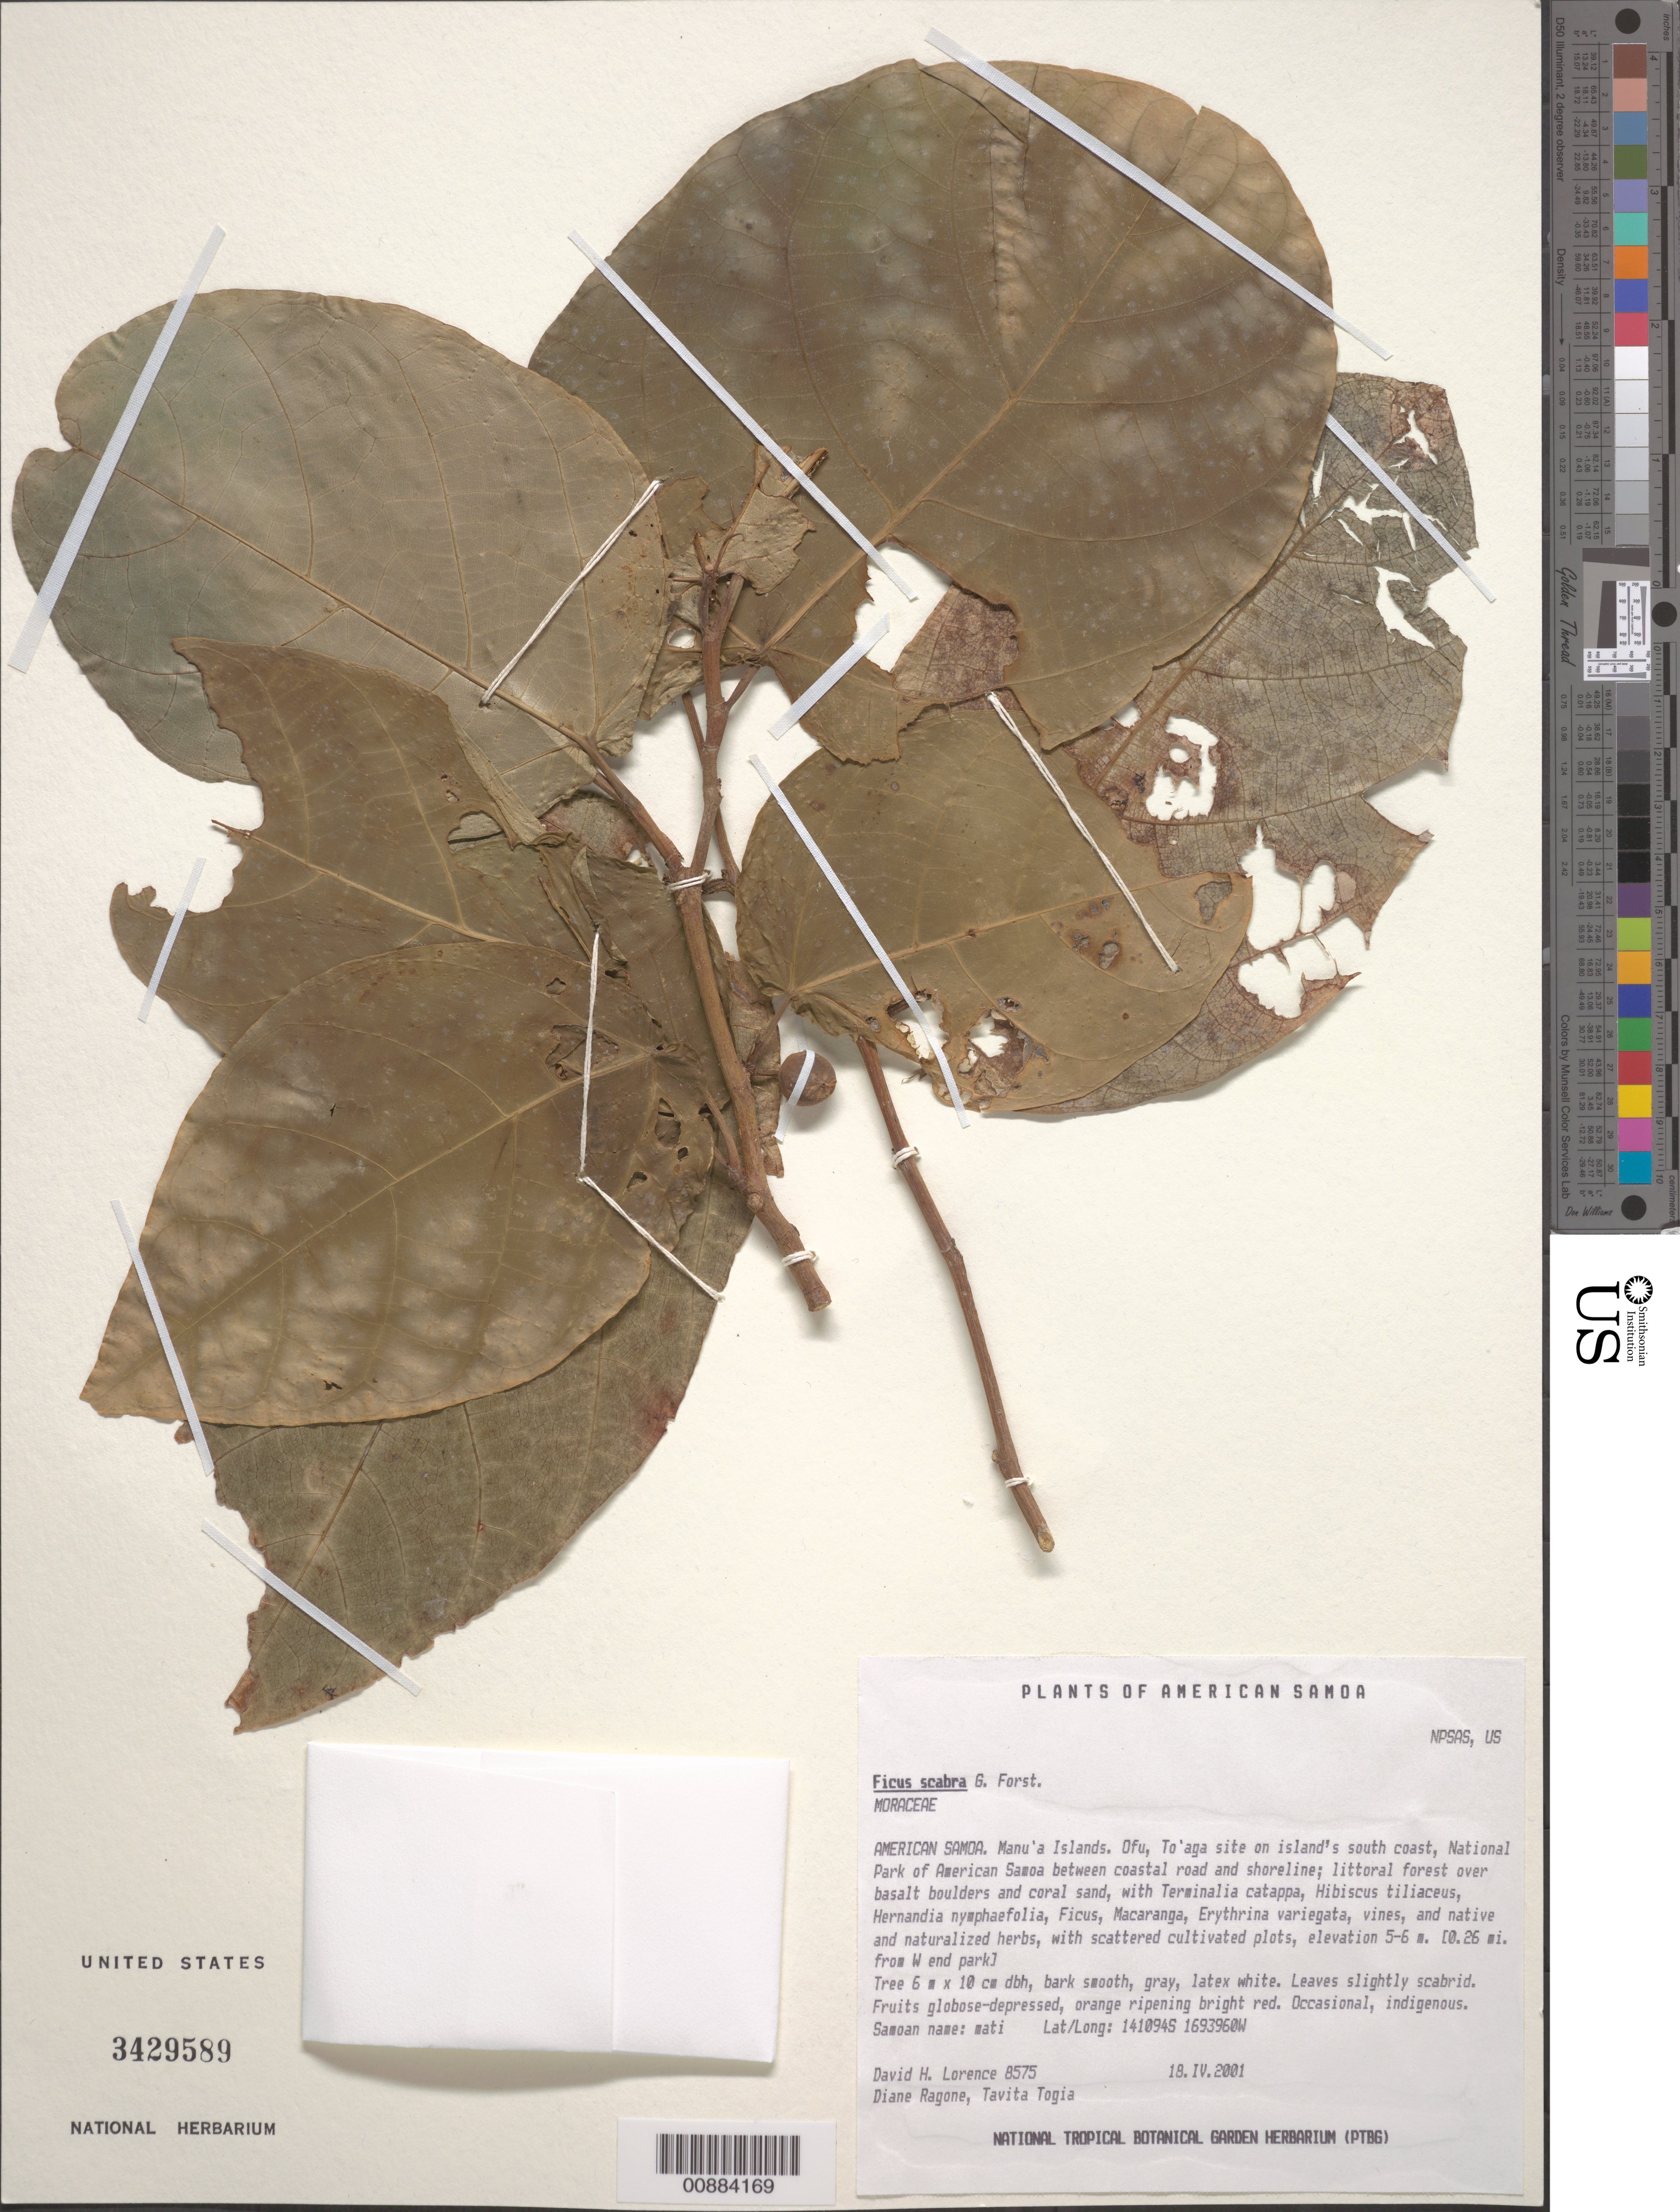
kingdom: Plantae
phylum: Tracheophyta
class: Magnoliopsida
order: Rosales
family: Moraceae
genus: Ficus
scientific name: Ficus scabra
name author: G. Forst.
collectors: D. Lorence, D. Ragone & T. Togia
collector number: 8575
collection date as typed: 18 Apr 2001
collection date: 2001-04-18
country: American Samoa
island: Ofu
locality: Ofu, To'aga site on S coast, Natl Pk of Amer. Samoa betw coastal road and shoreline, 0.26 mi. from W end Pk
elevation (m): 5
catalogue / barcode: US 3429589